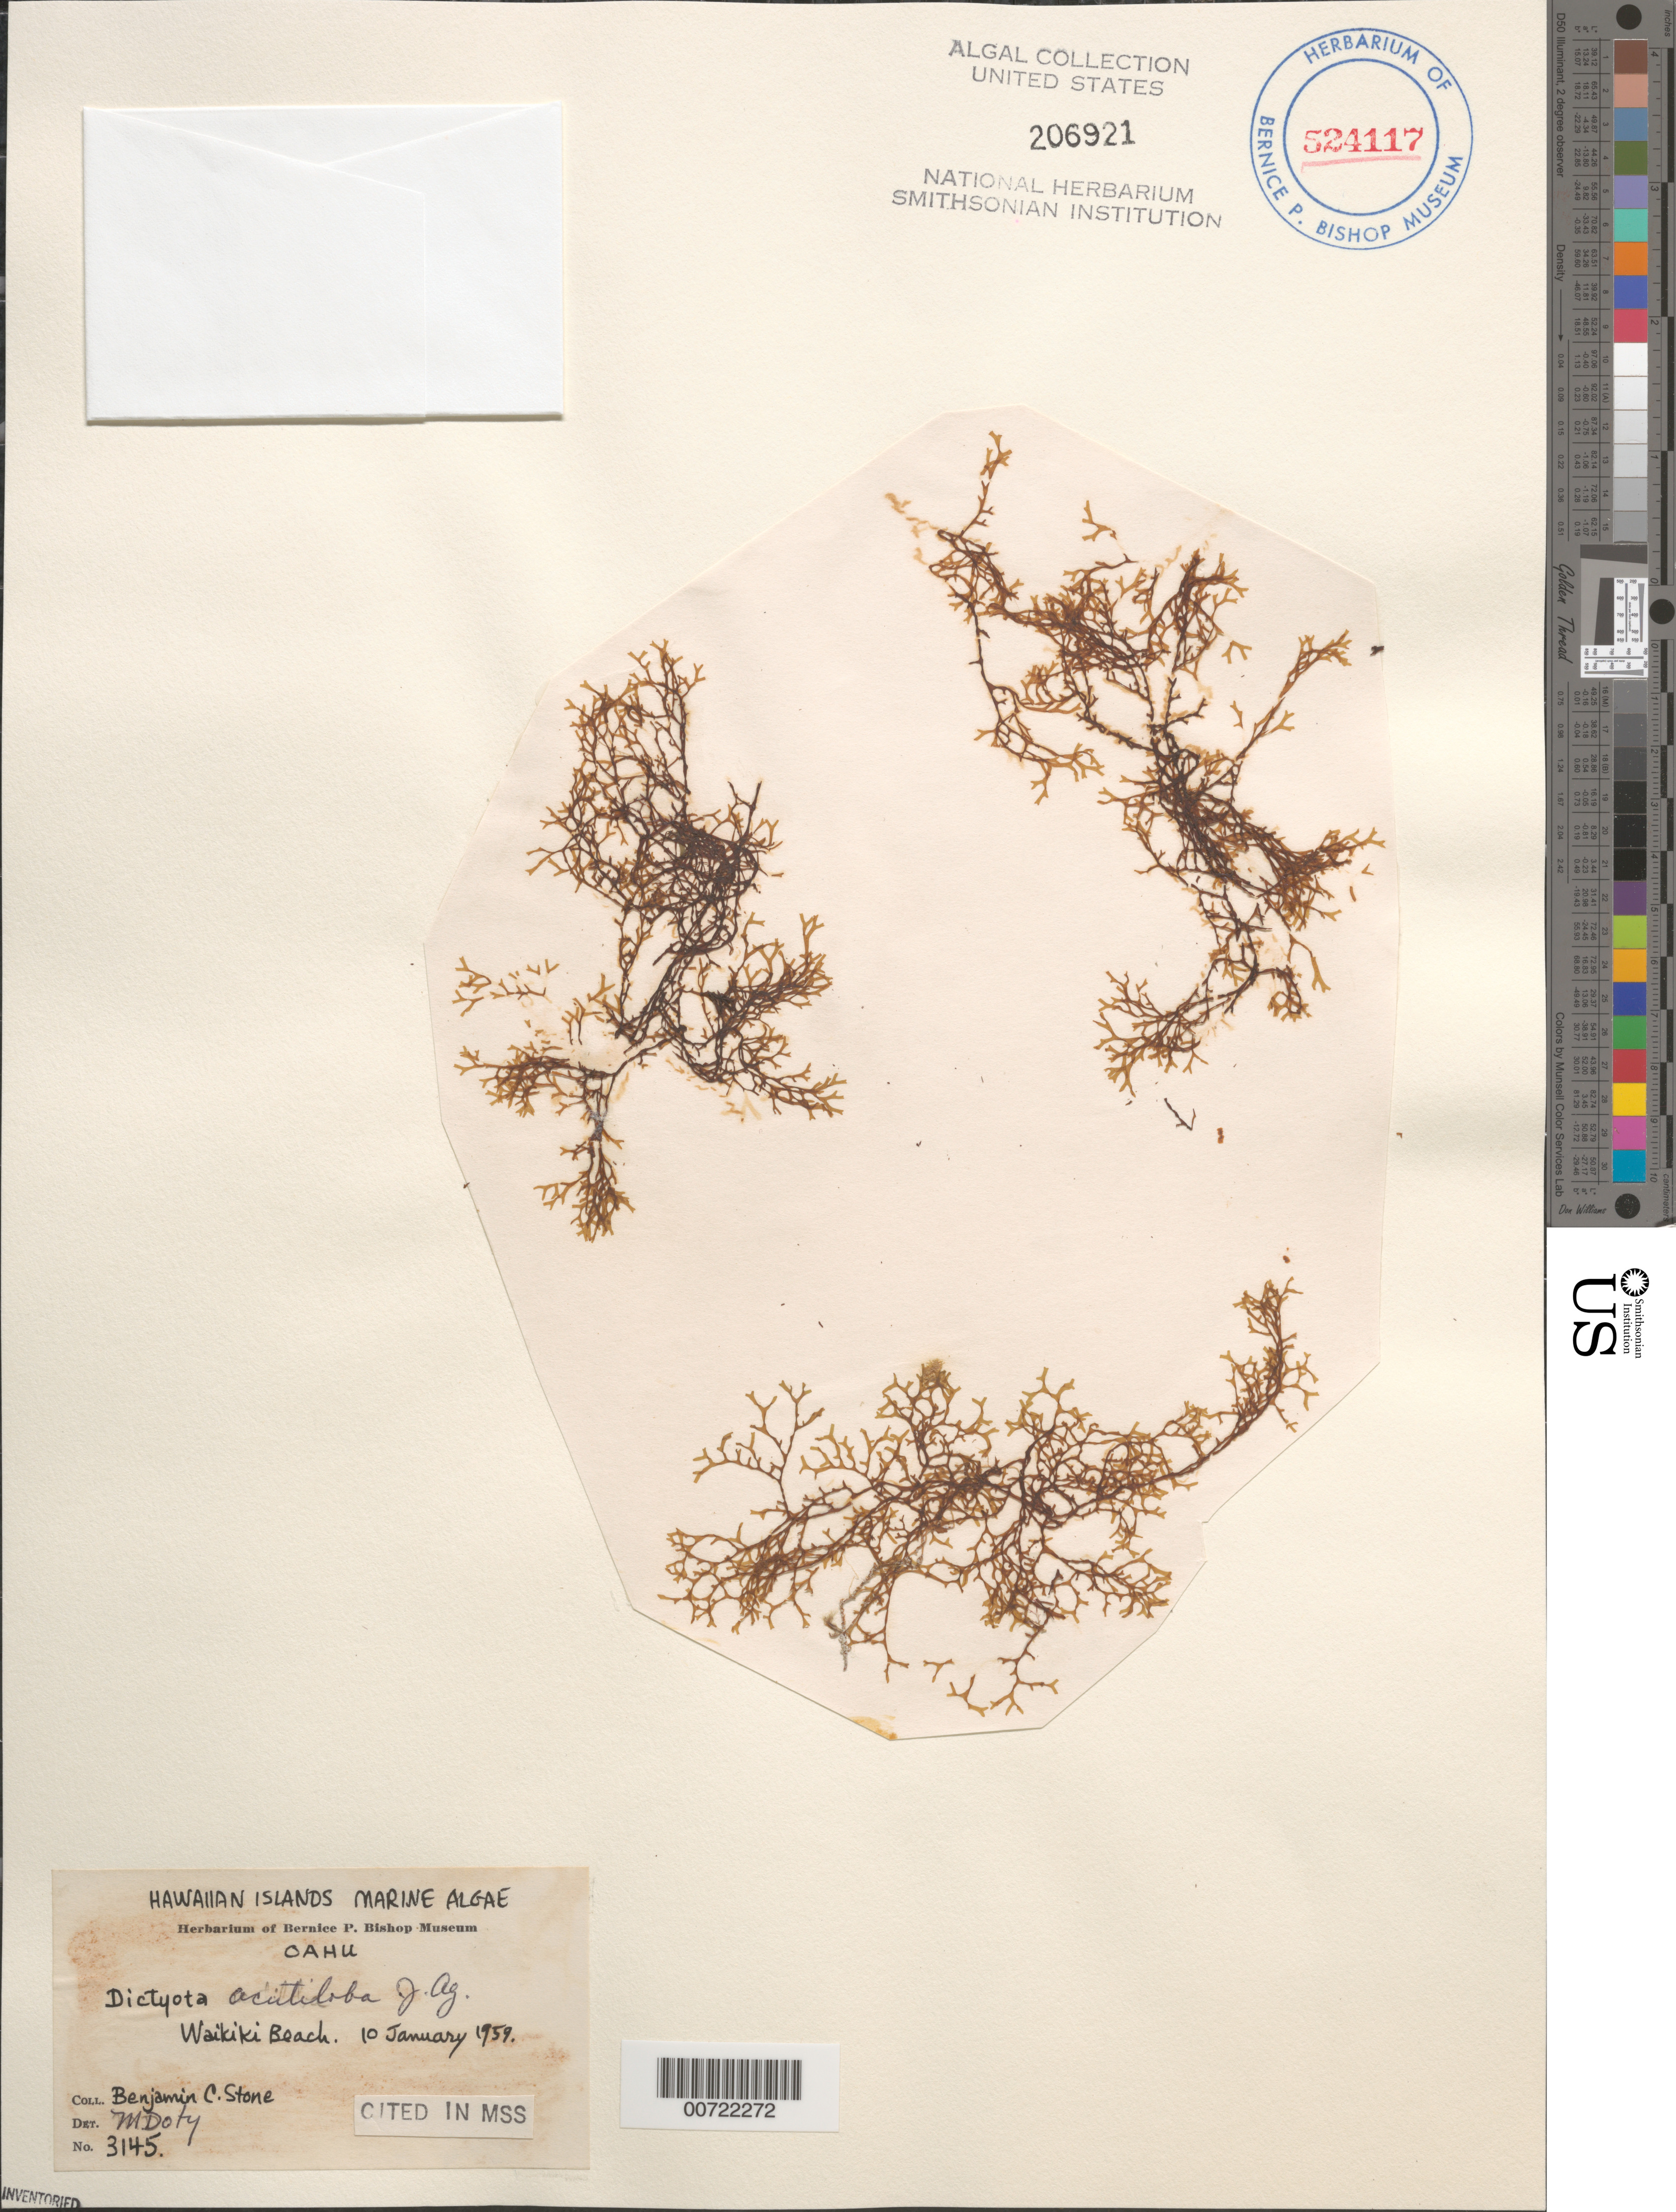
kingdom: Chromista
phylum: Ochrophyta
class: Phaeophyceae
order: Dictyotales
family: Dictyotaceae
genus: Dictyota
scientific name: Dictyota acutiloba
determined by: Doty, M. S.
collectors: B. C. Stone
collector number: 3145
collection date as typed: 10 Jan 1959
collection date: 1959-01-10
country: United States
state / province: Hawaii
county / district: Honolulu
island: Oahu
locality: Waikiki Beach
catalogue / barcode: US 206921